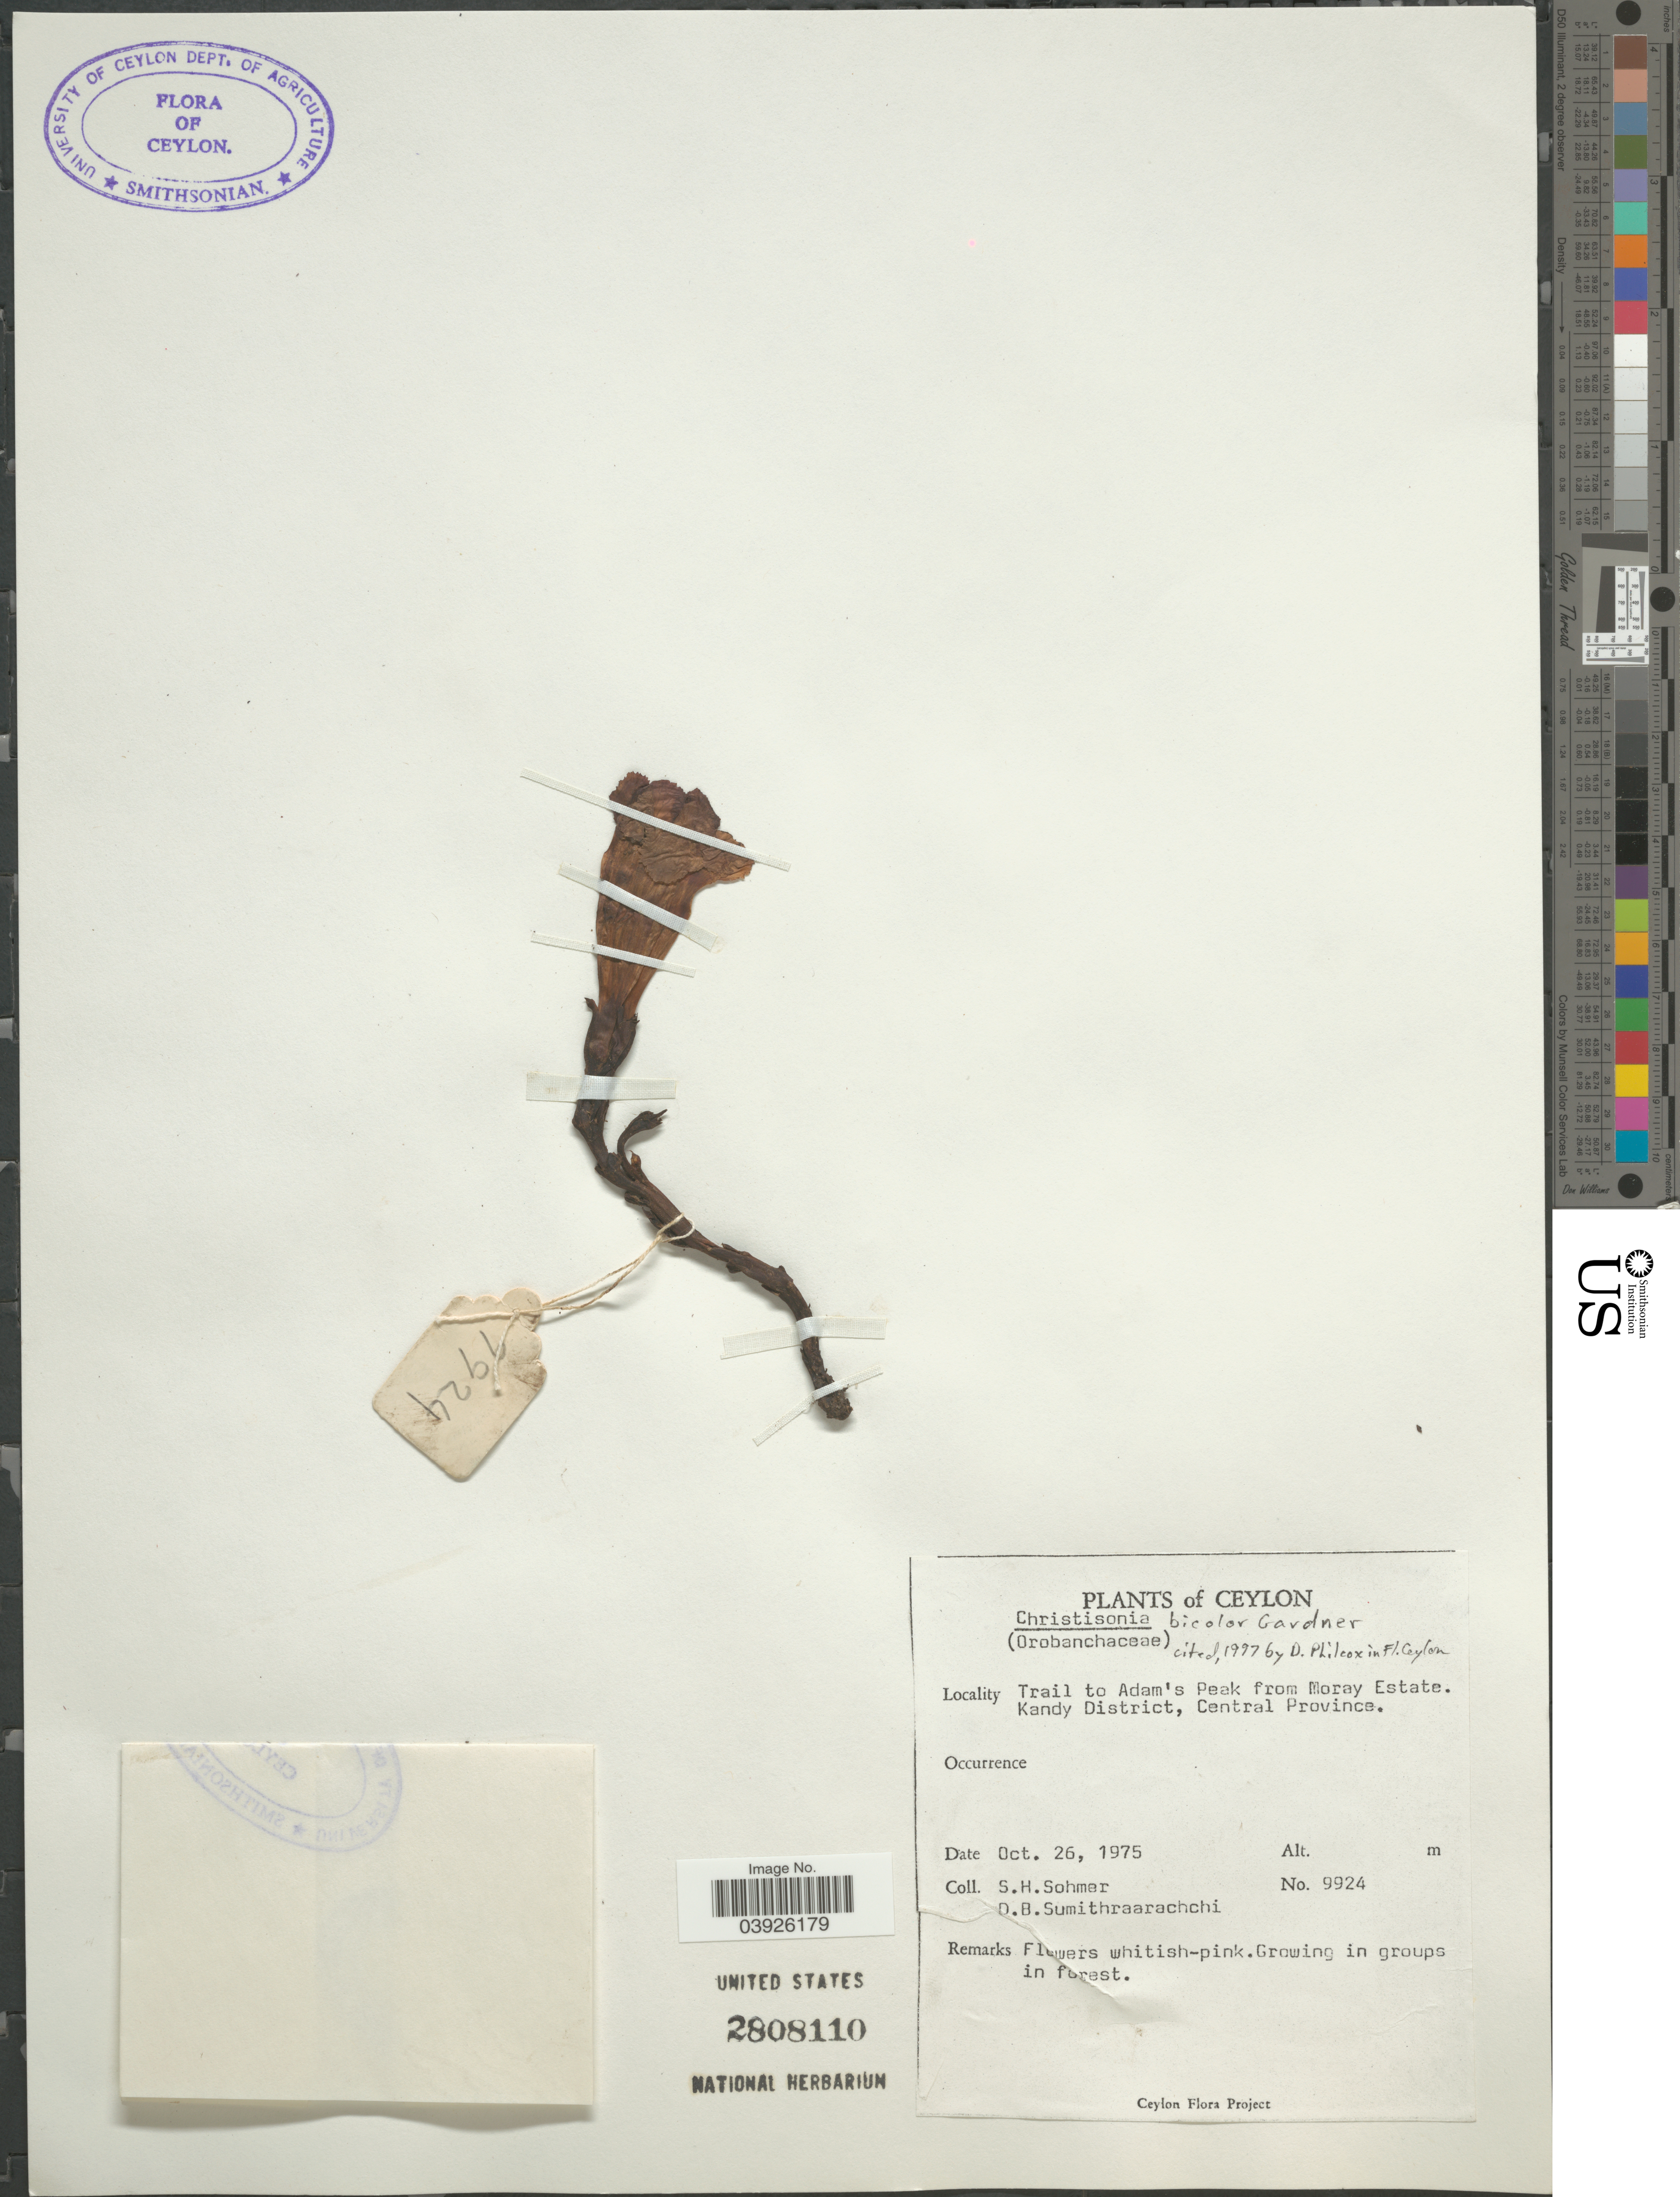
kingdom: Plantae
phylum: Tracheophyta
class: Magnoliopsida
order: Lamiales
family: Orobanchaceae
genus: Christisonia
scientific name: Christisonia bicolor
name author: Gardner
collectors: S. H. Sohmer & D. B. Sumithraarachchi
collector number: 9924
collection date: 1975-10-26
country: Sri Lanka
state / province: Central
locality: Ceylon. Trail to Adam's Peak from Moray Estate. Kandy District.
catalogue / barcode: US 2808110